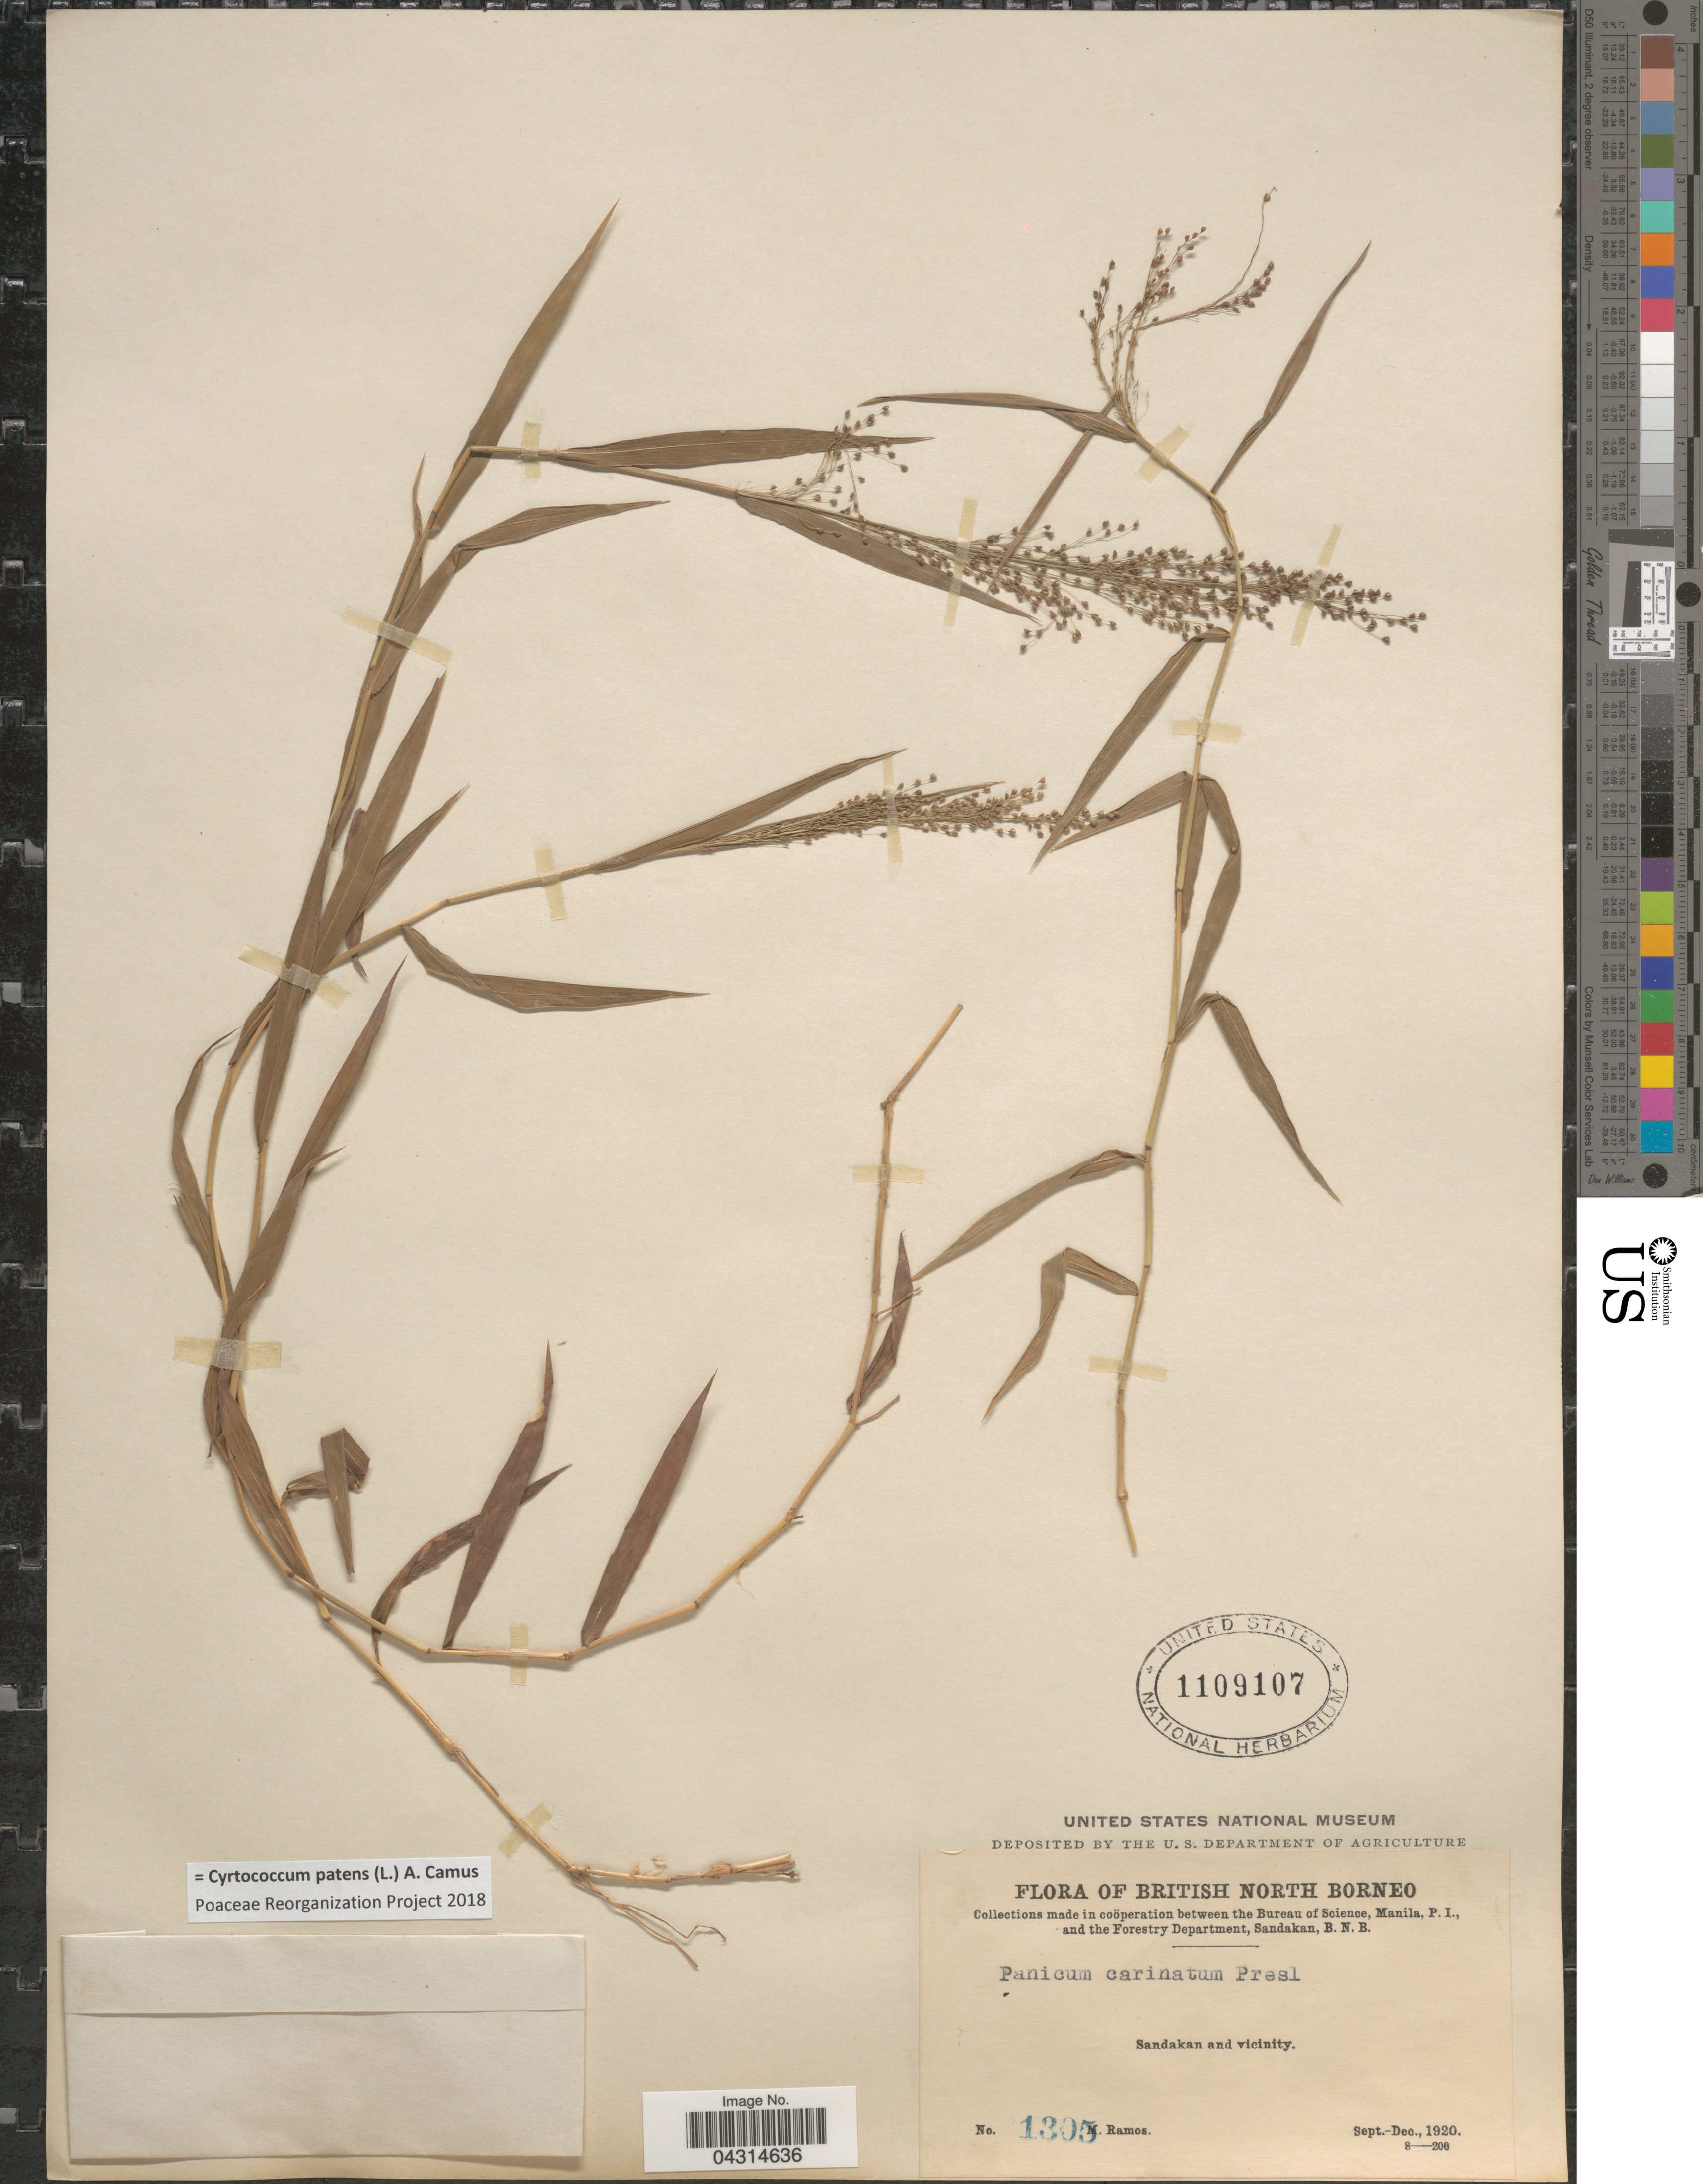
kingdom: Plantae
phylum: Tracheophyta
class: Liliopsida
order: Poales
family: Poaceae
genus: Cyrtococcum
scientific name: Cyrtococcum patens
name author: (L.) A. Camus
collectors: M. Ramos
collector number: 1305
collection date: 1920-09/1920-12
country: Malaysia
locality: British North Borneo. Sandakan and vicinity.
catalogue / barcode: US 1109107